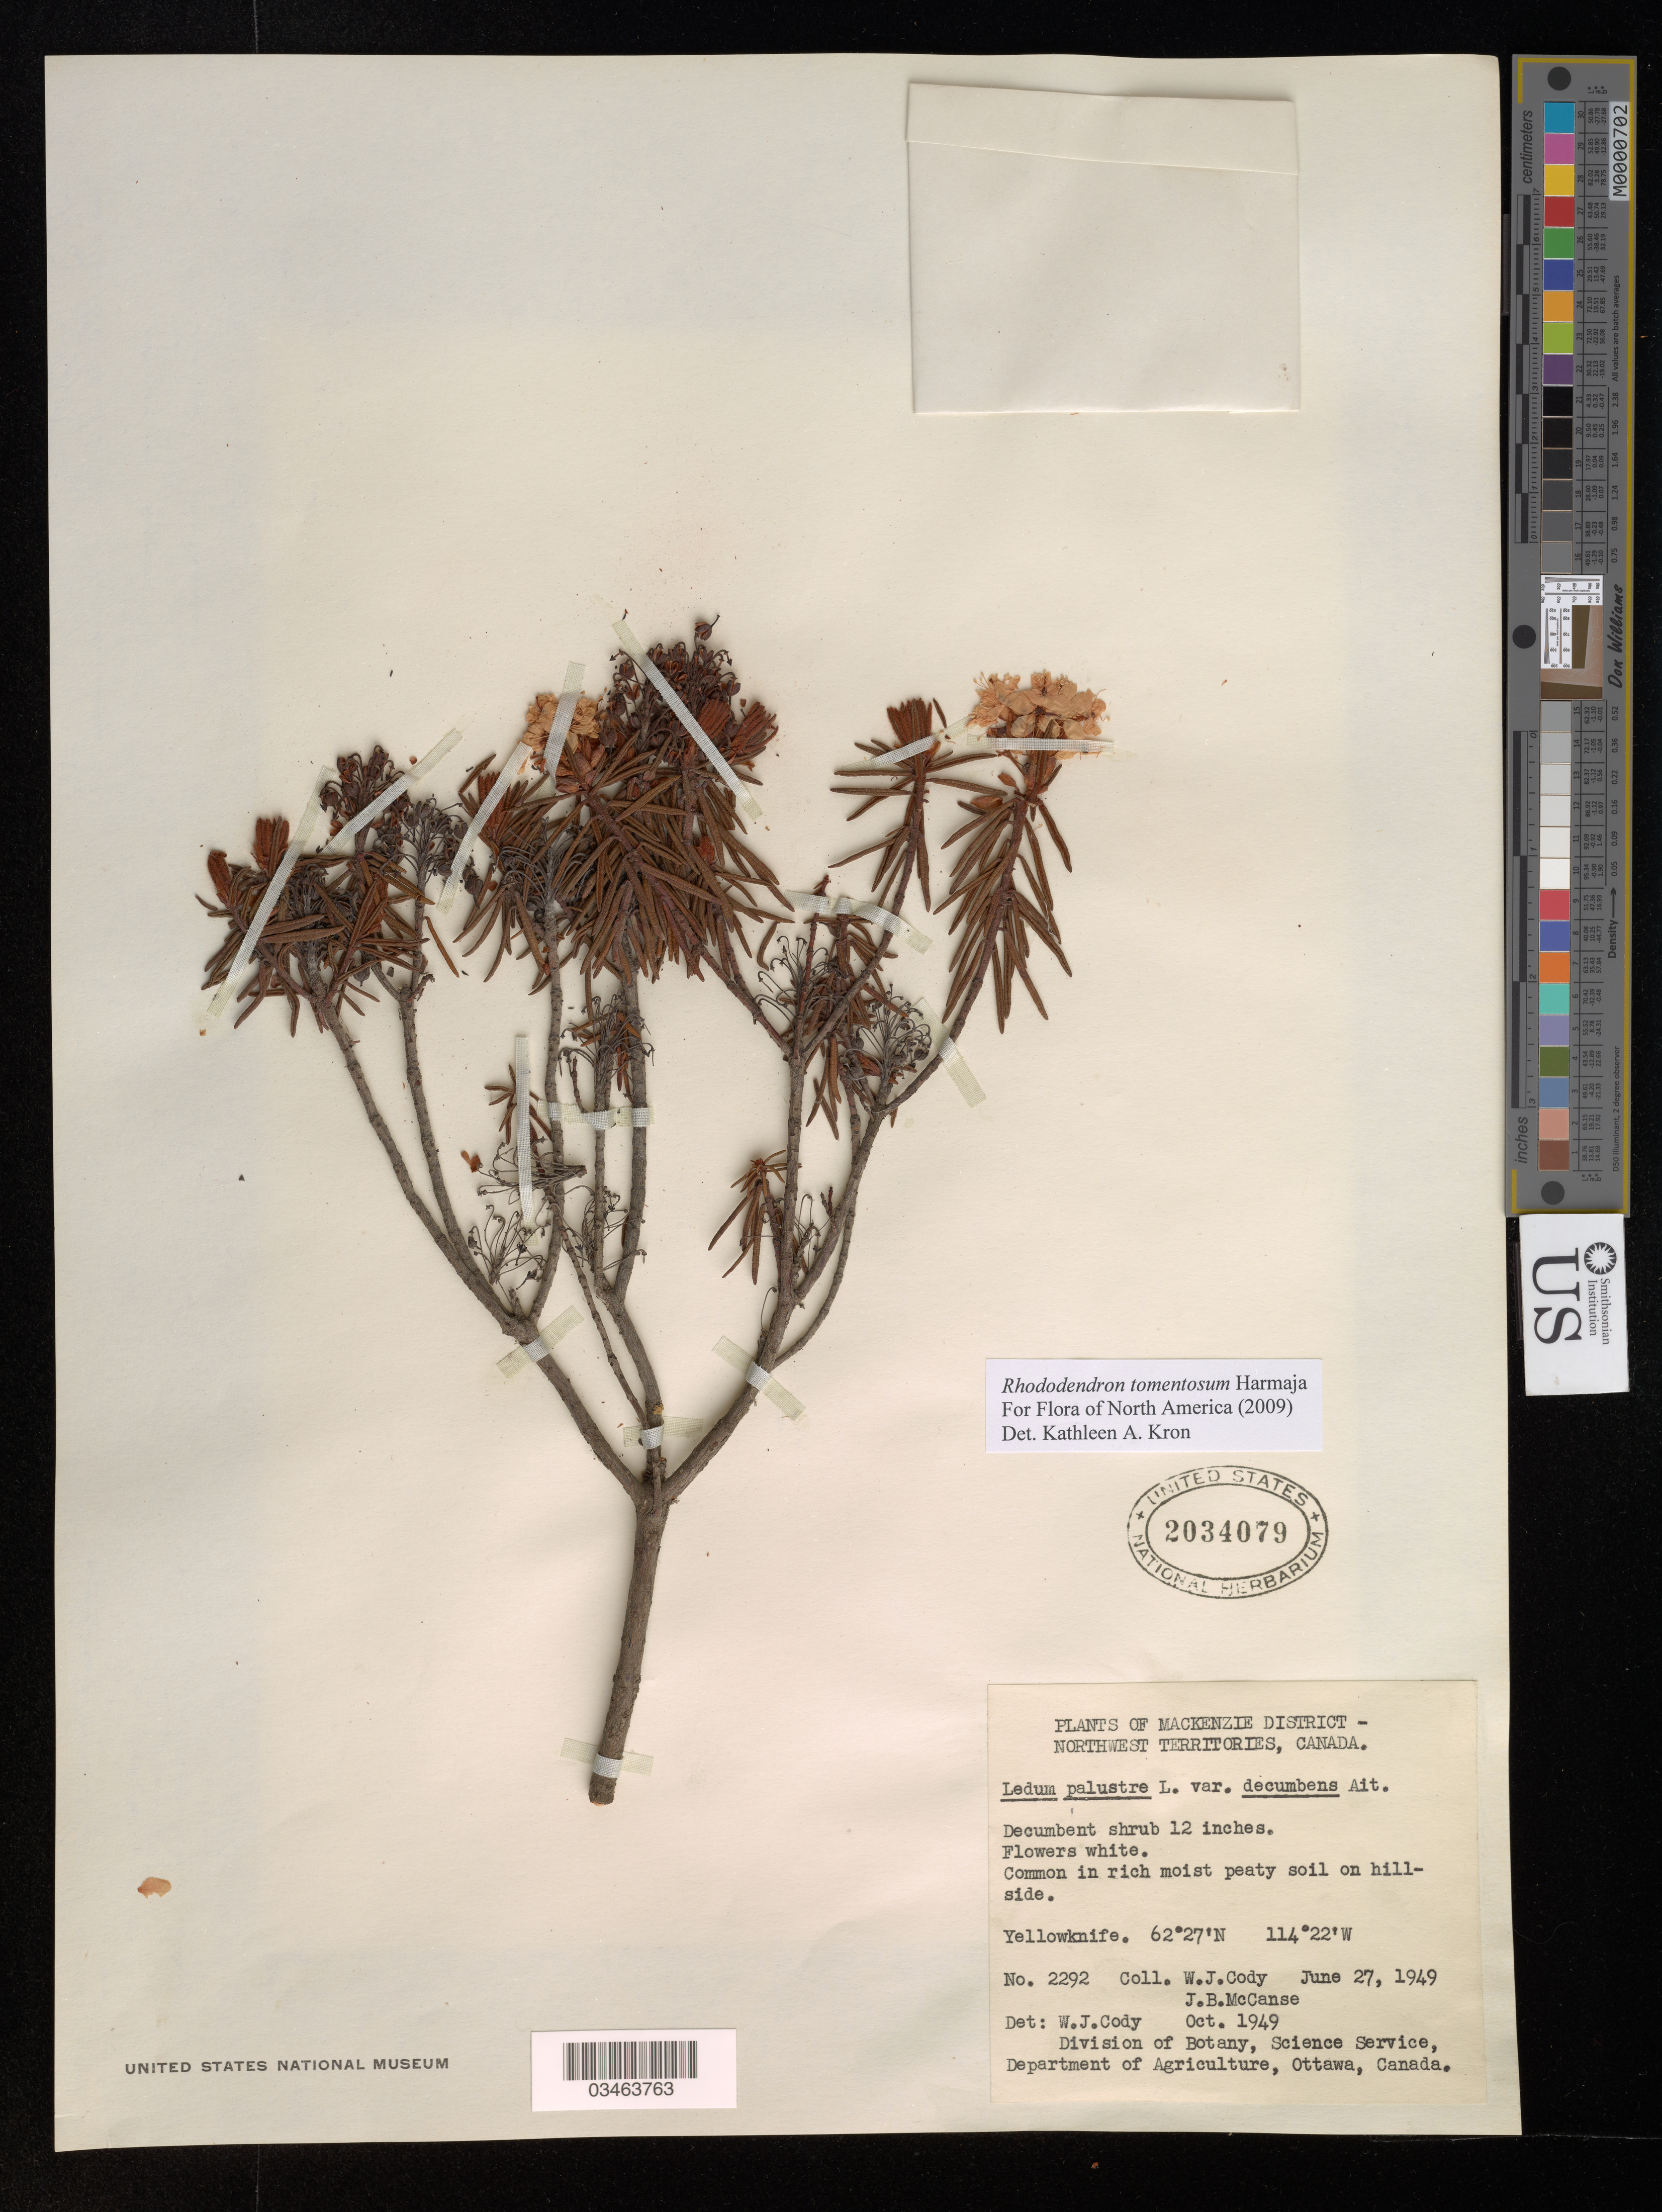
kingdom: Plantae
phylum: Tracheophyta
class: Magnoliopsida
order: Ericales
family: Ericaceae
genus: Rhododendron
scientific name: Rhododendron tomentosum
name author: Harmaja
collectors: W. Cody & J. McCanse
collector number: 2292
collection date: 1949-06-27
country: Canada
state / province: Northwest Territories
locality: Mackenzie District. Yellowknife.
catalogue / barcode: US 2034079